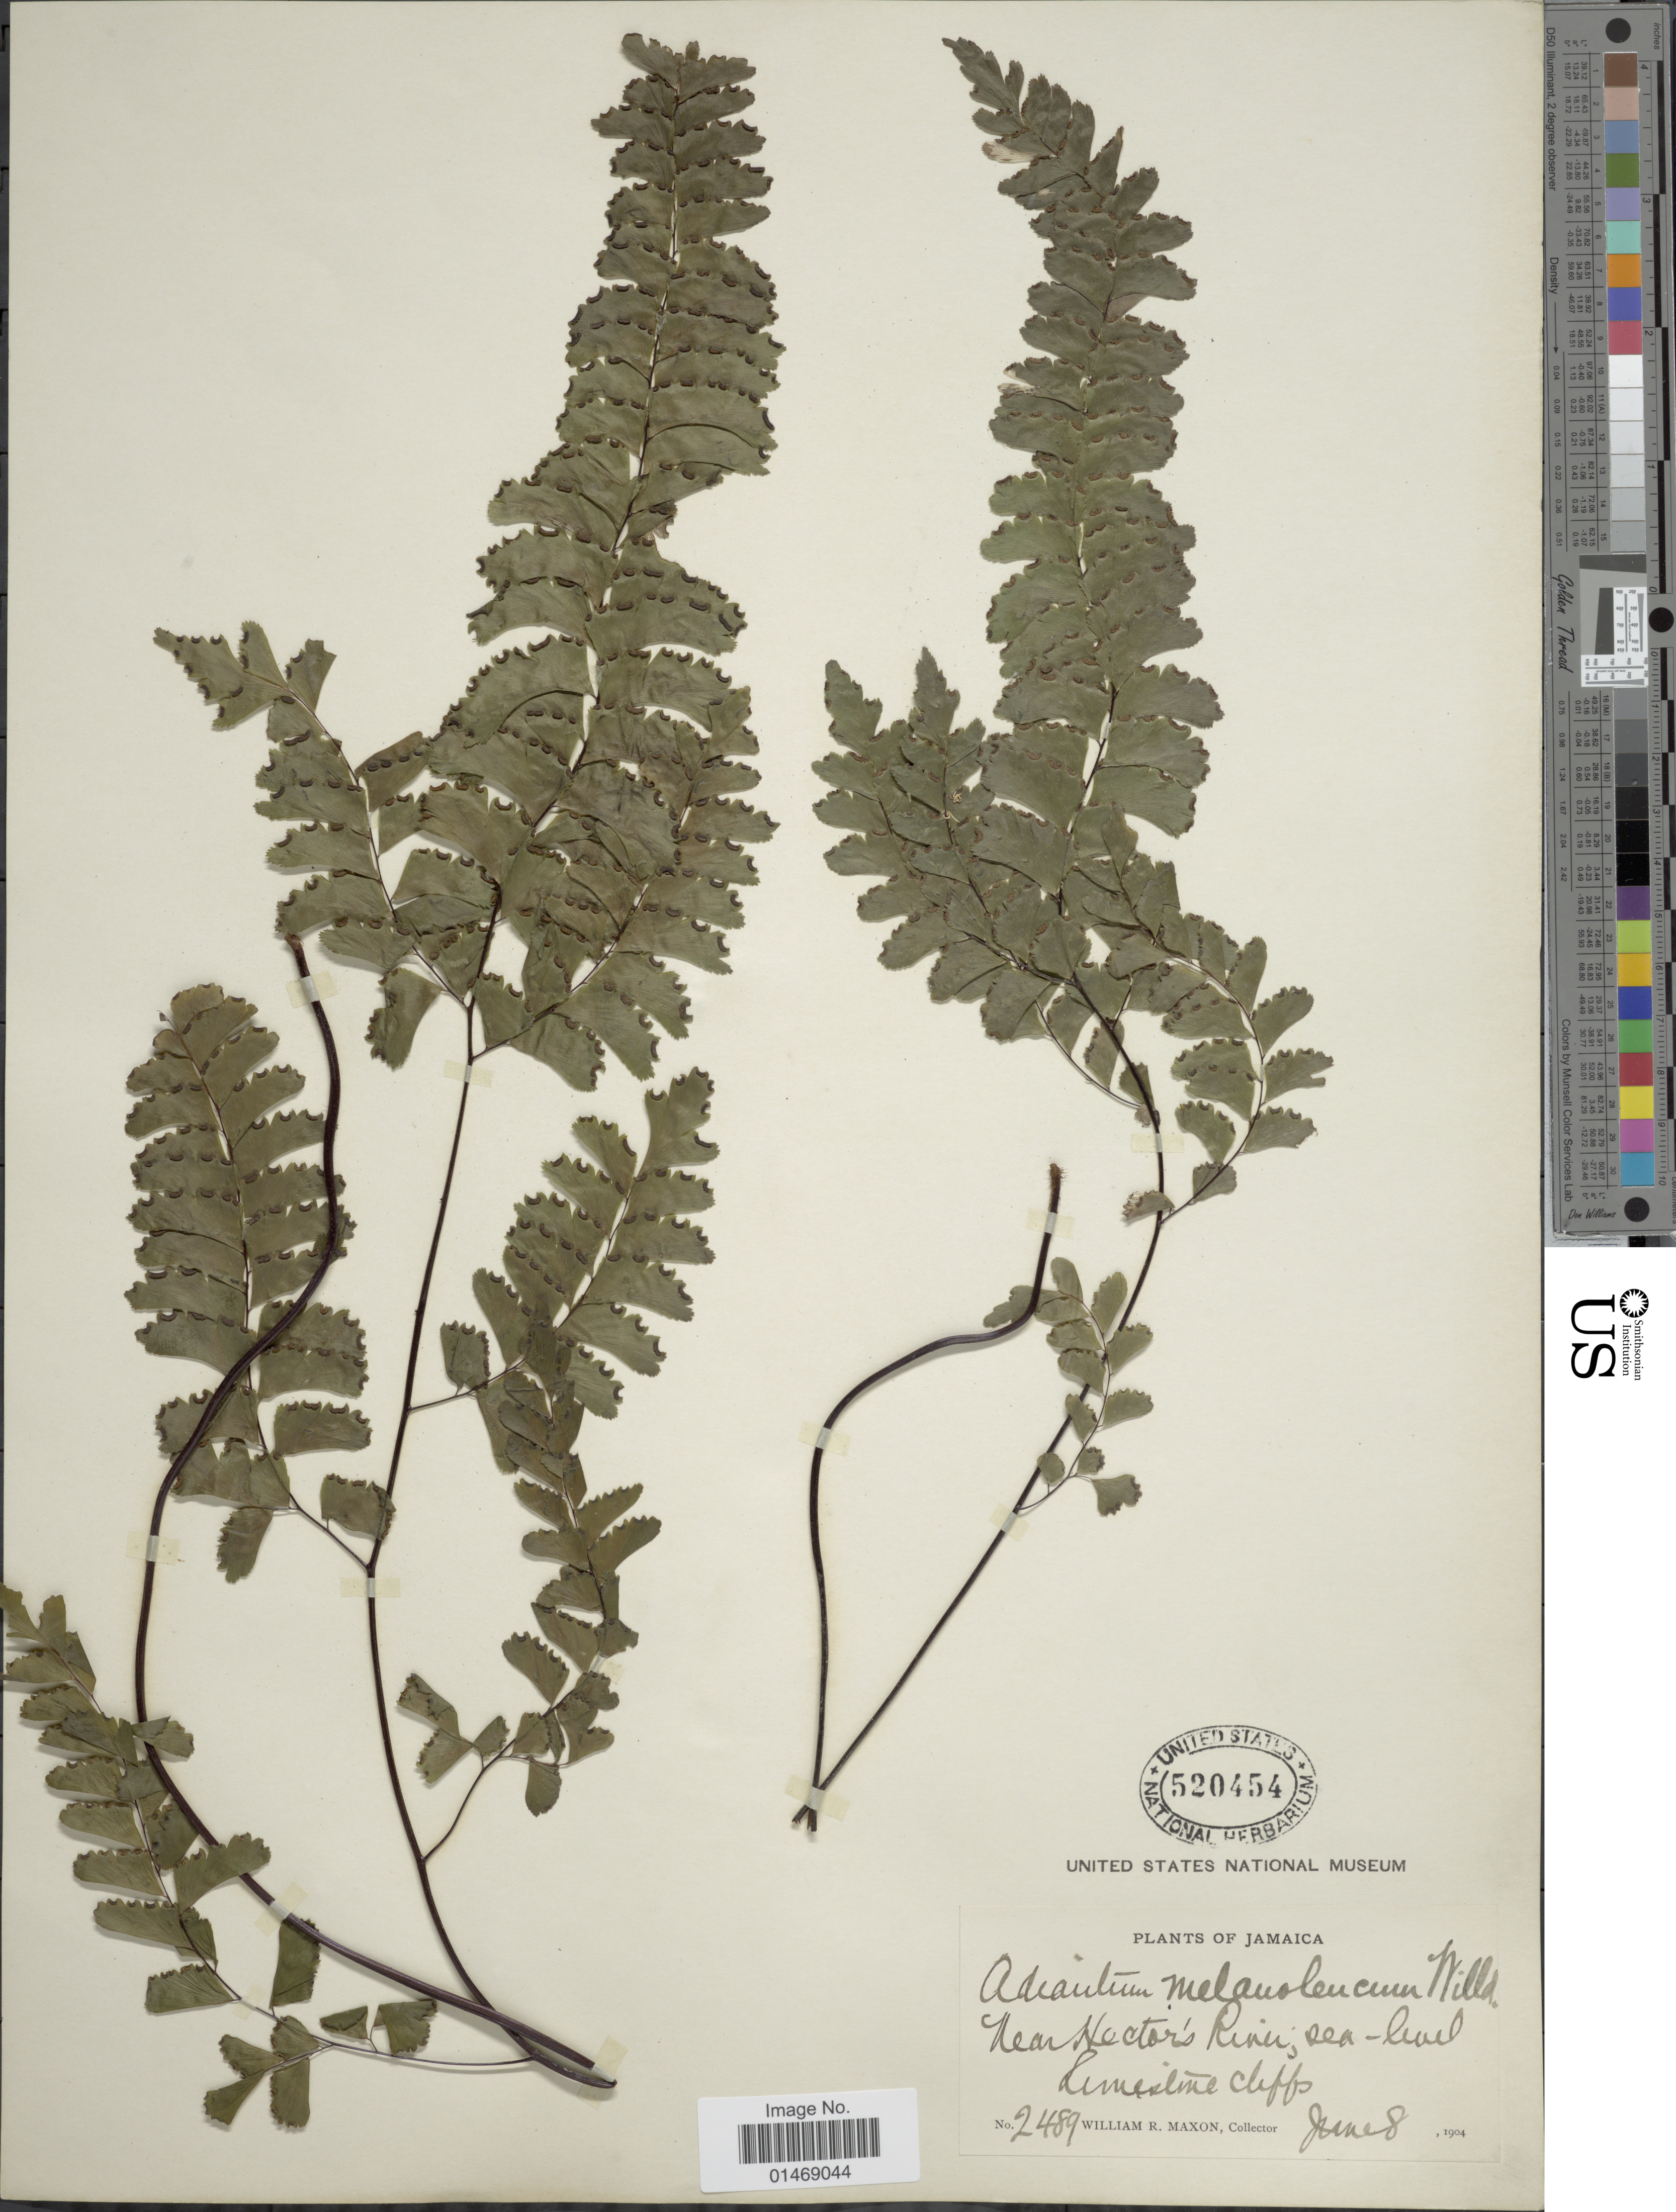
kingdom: Plantae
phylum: Tracheophyta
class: Polypodiopsida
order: Polypodiales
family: Pteridaceae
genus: Adiantum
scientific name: Adiantum melanoleucum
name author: Willd.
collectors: W. R. Maxon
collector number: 2489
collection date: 1904-06-08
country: Jamaica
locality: Near Hectaris River; sea level, Limestone cliffs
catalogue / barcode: US 520454